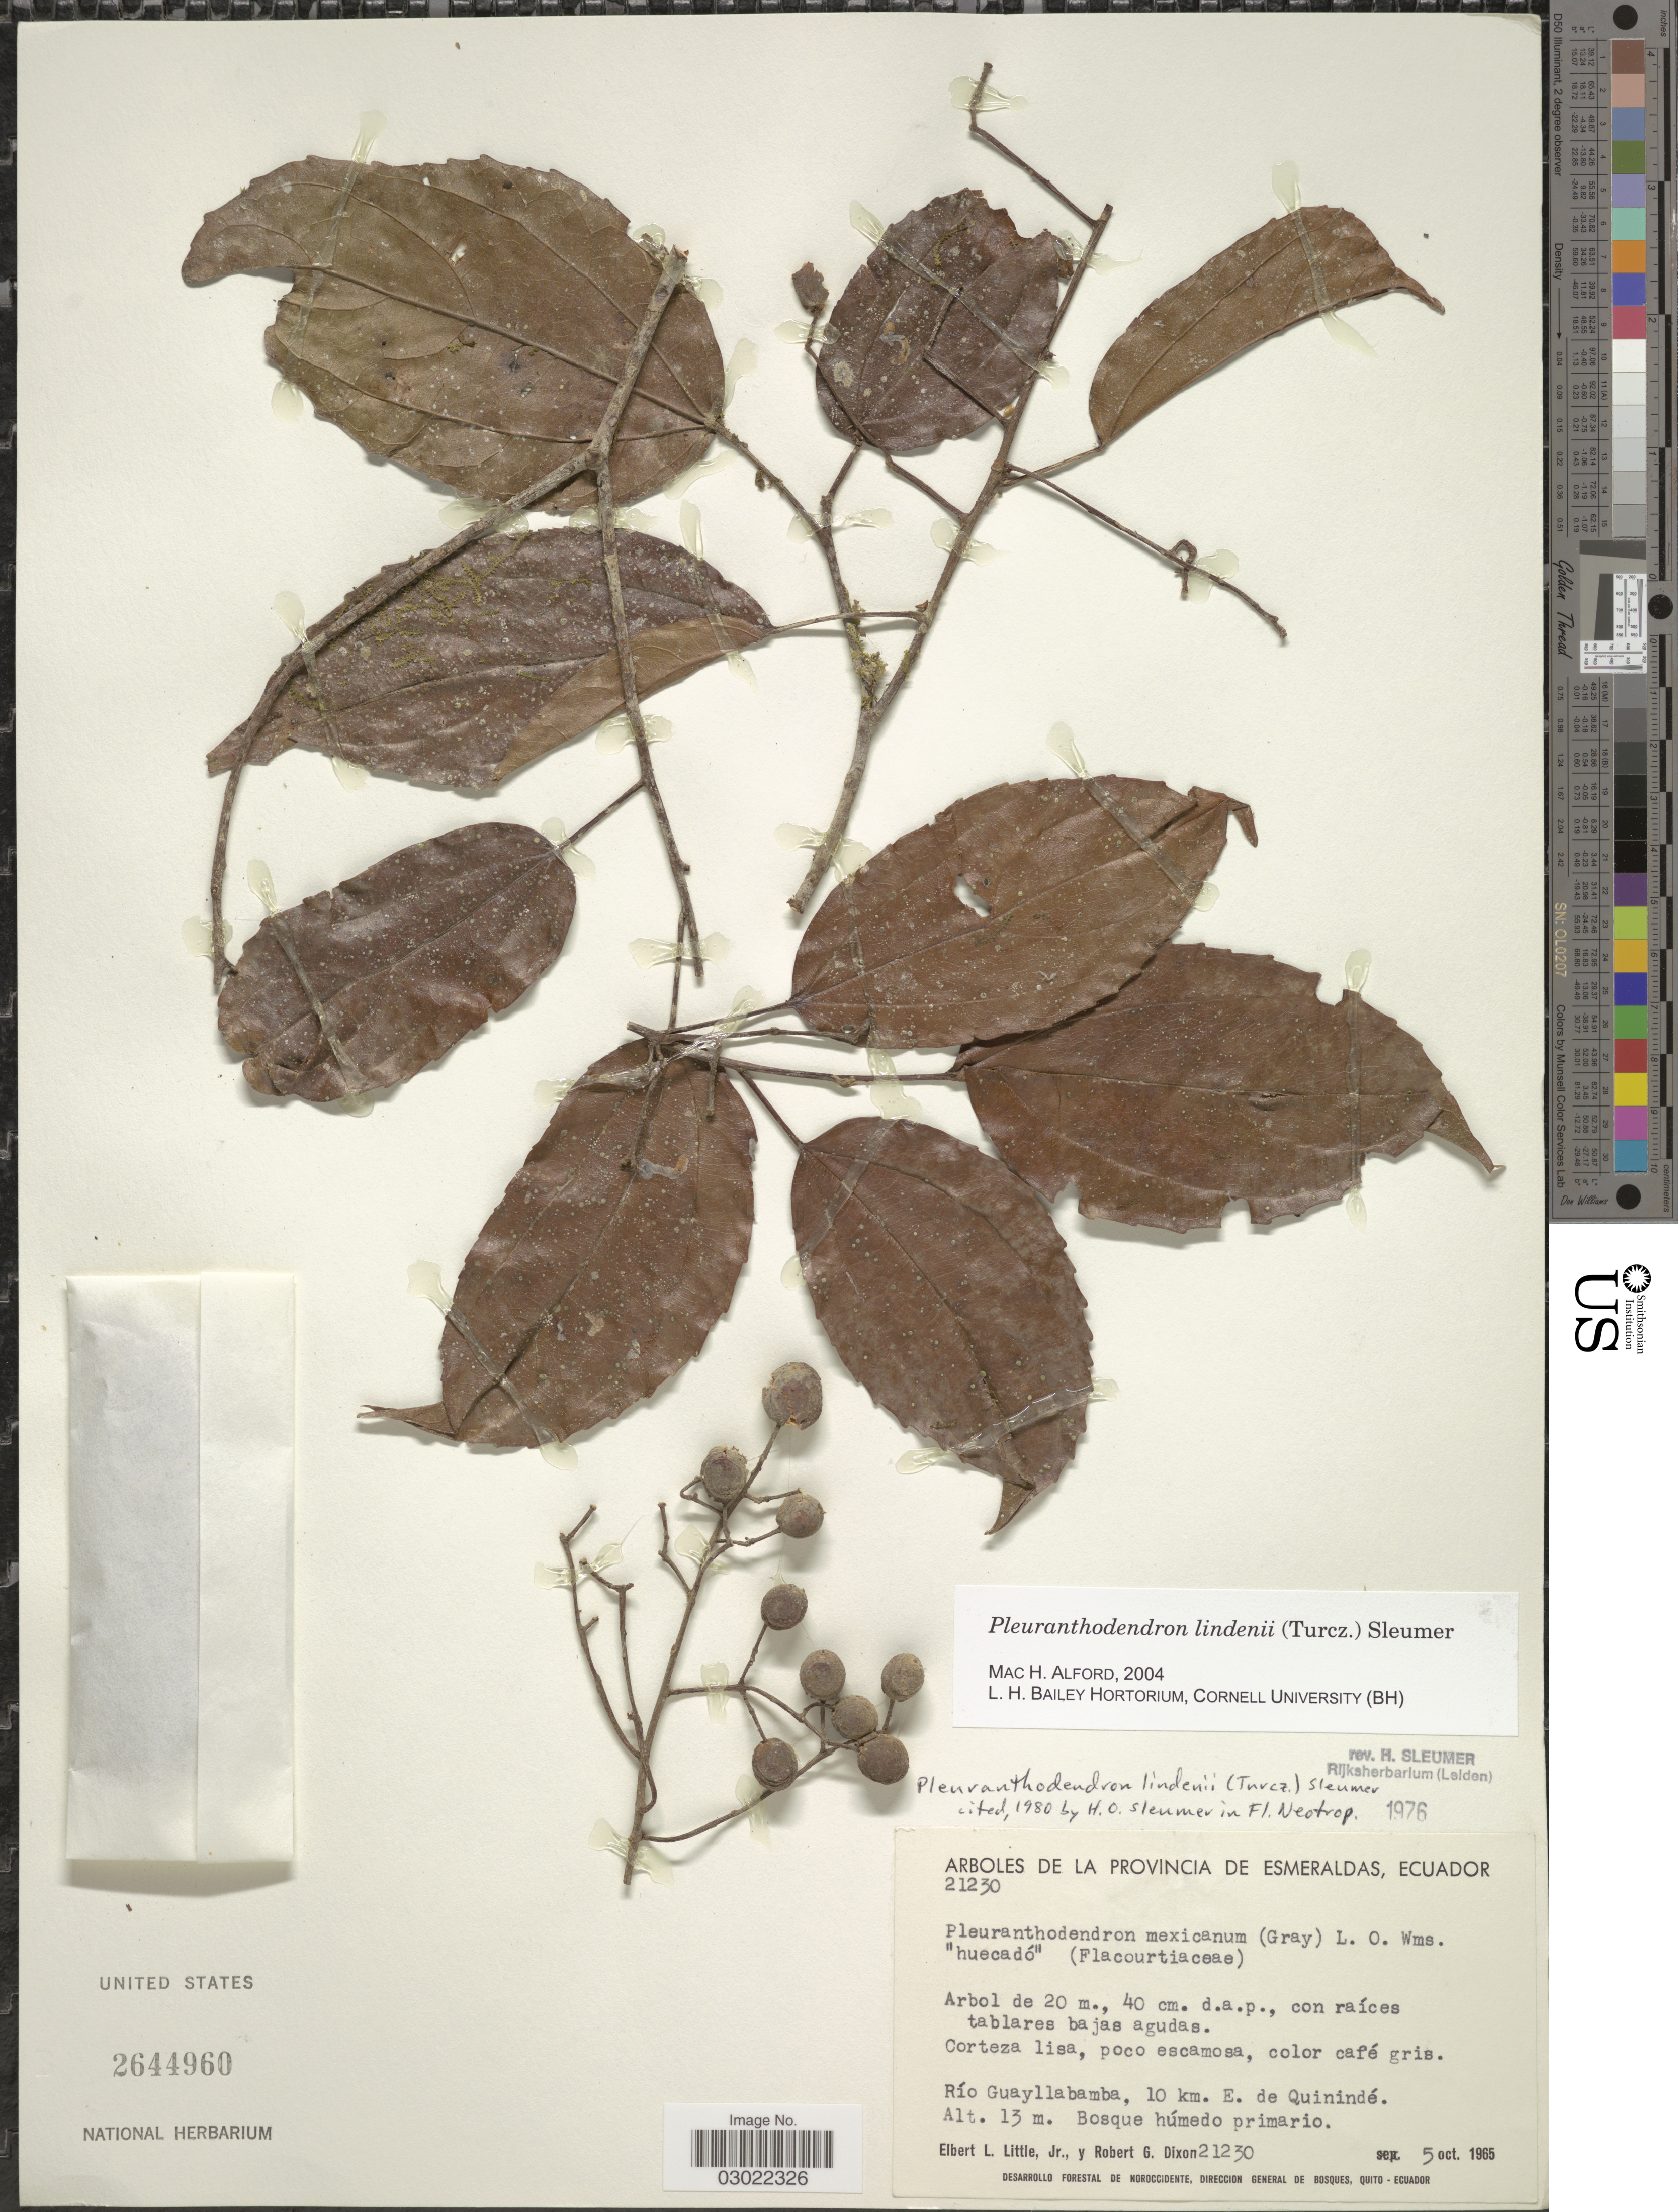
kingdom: Plantae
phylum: Tracheophyta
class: Magnoliopsida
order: Malpighiales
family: Salicaceae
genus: Pleuranthodendron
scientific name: Pleuranthodendron lindenii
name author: (Turcz.) Sleumer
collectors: E. L. Little & R. G. Dixon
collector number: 21230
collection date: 1965-10-05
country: Ecuador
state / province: Esmeraldas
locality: Provincia de Esmeraldas. Río Guayllabamba, 10 km. E. de Quinindé.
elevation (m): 13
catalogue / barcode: US 2644960